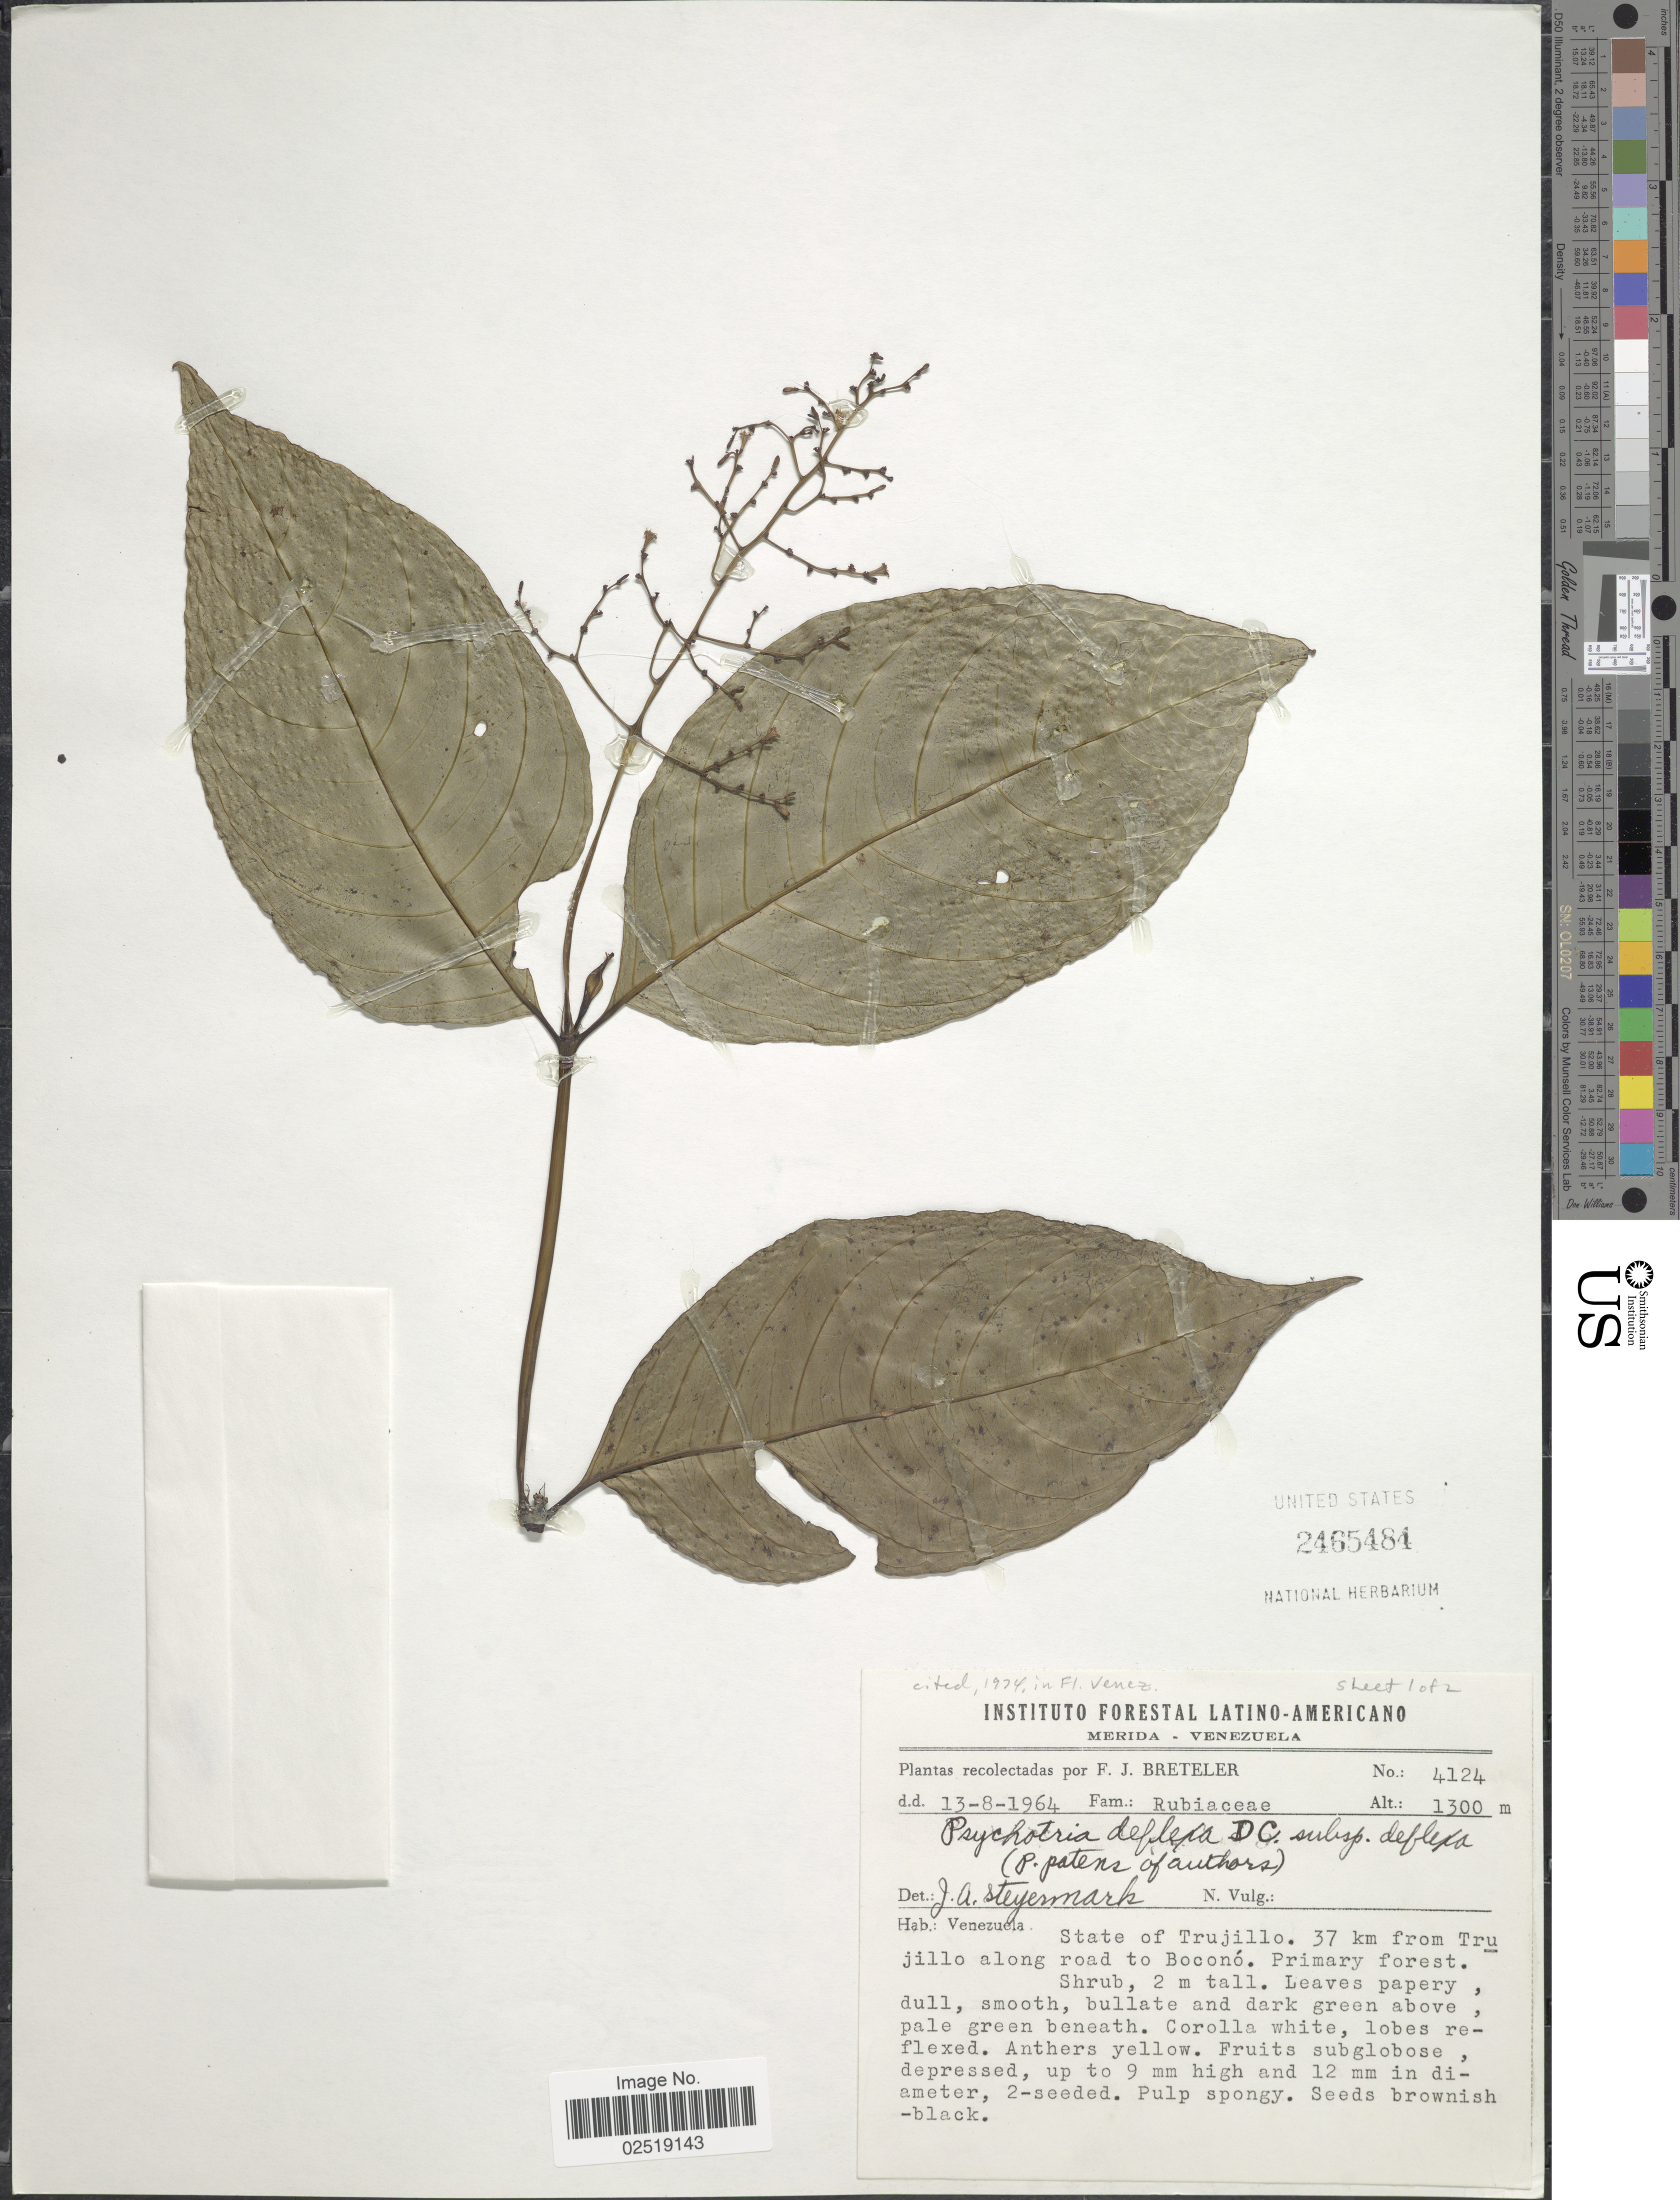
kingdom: Plantae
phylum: Tracheophyta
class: Magnoliopsida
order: Gentianales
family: Rubiaceae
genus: Psychotria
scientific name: Psychotria deflexa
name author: DC.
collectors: F. J. Breteler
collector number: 4124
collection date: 1964-08-13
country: Venezuela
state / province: Trujillo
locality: State of Trujillo. 37 km from Trujillo along road to Bocono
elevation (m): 1300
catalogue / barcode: US 2465484